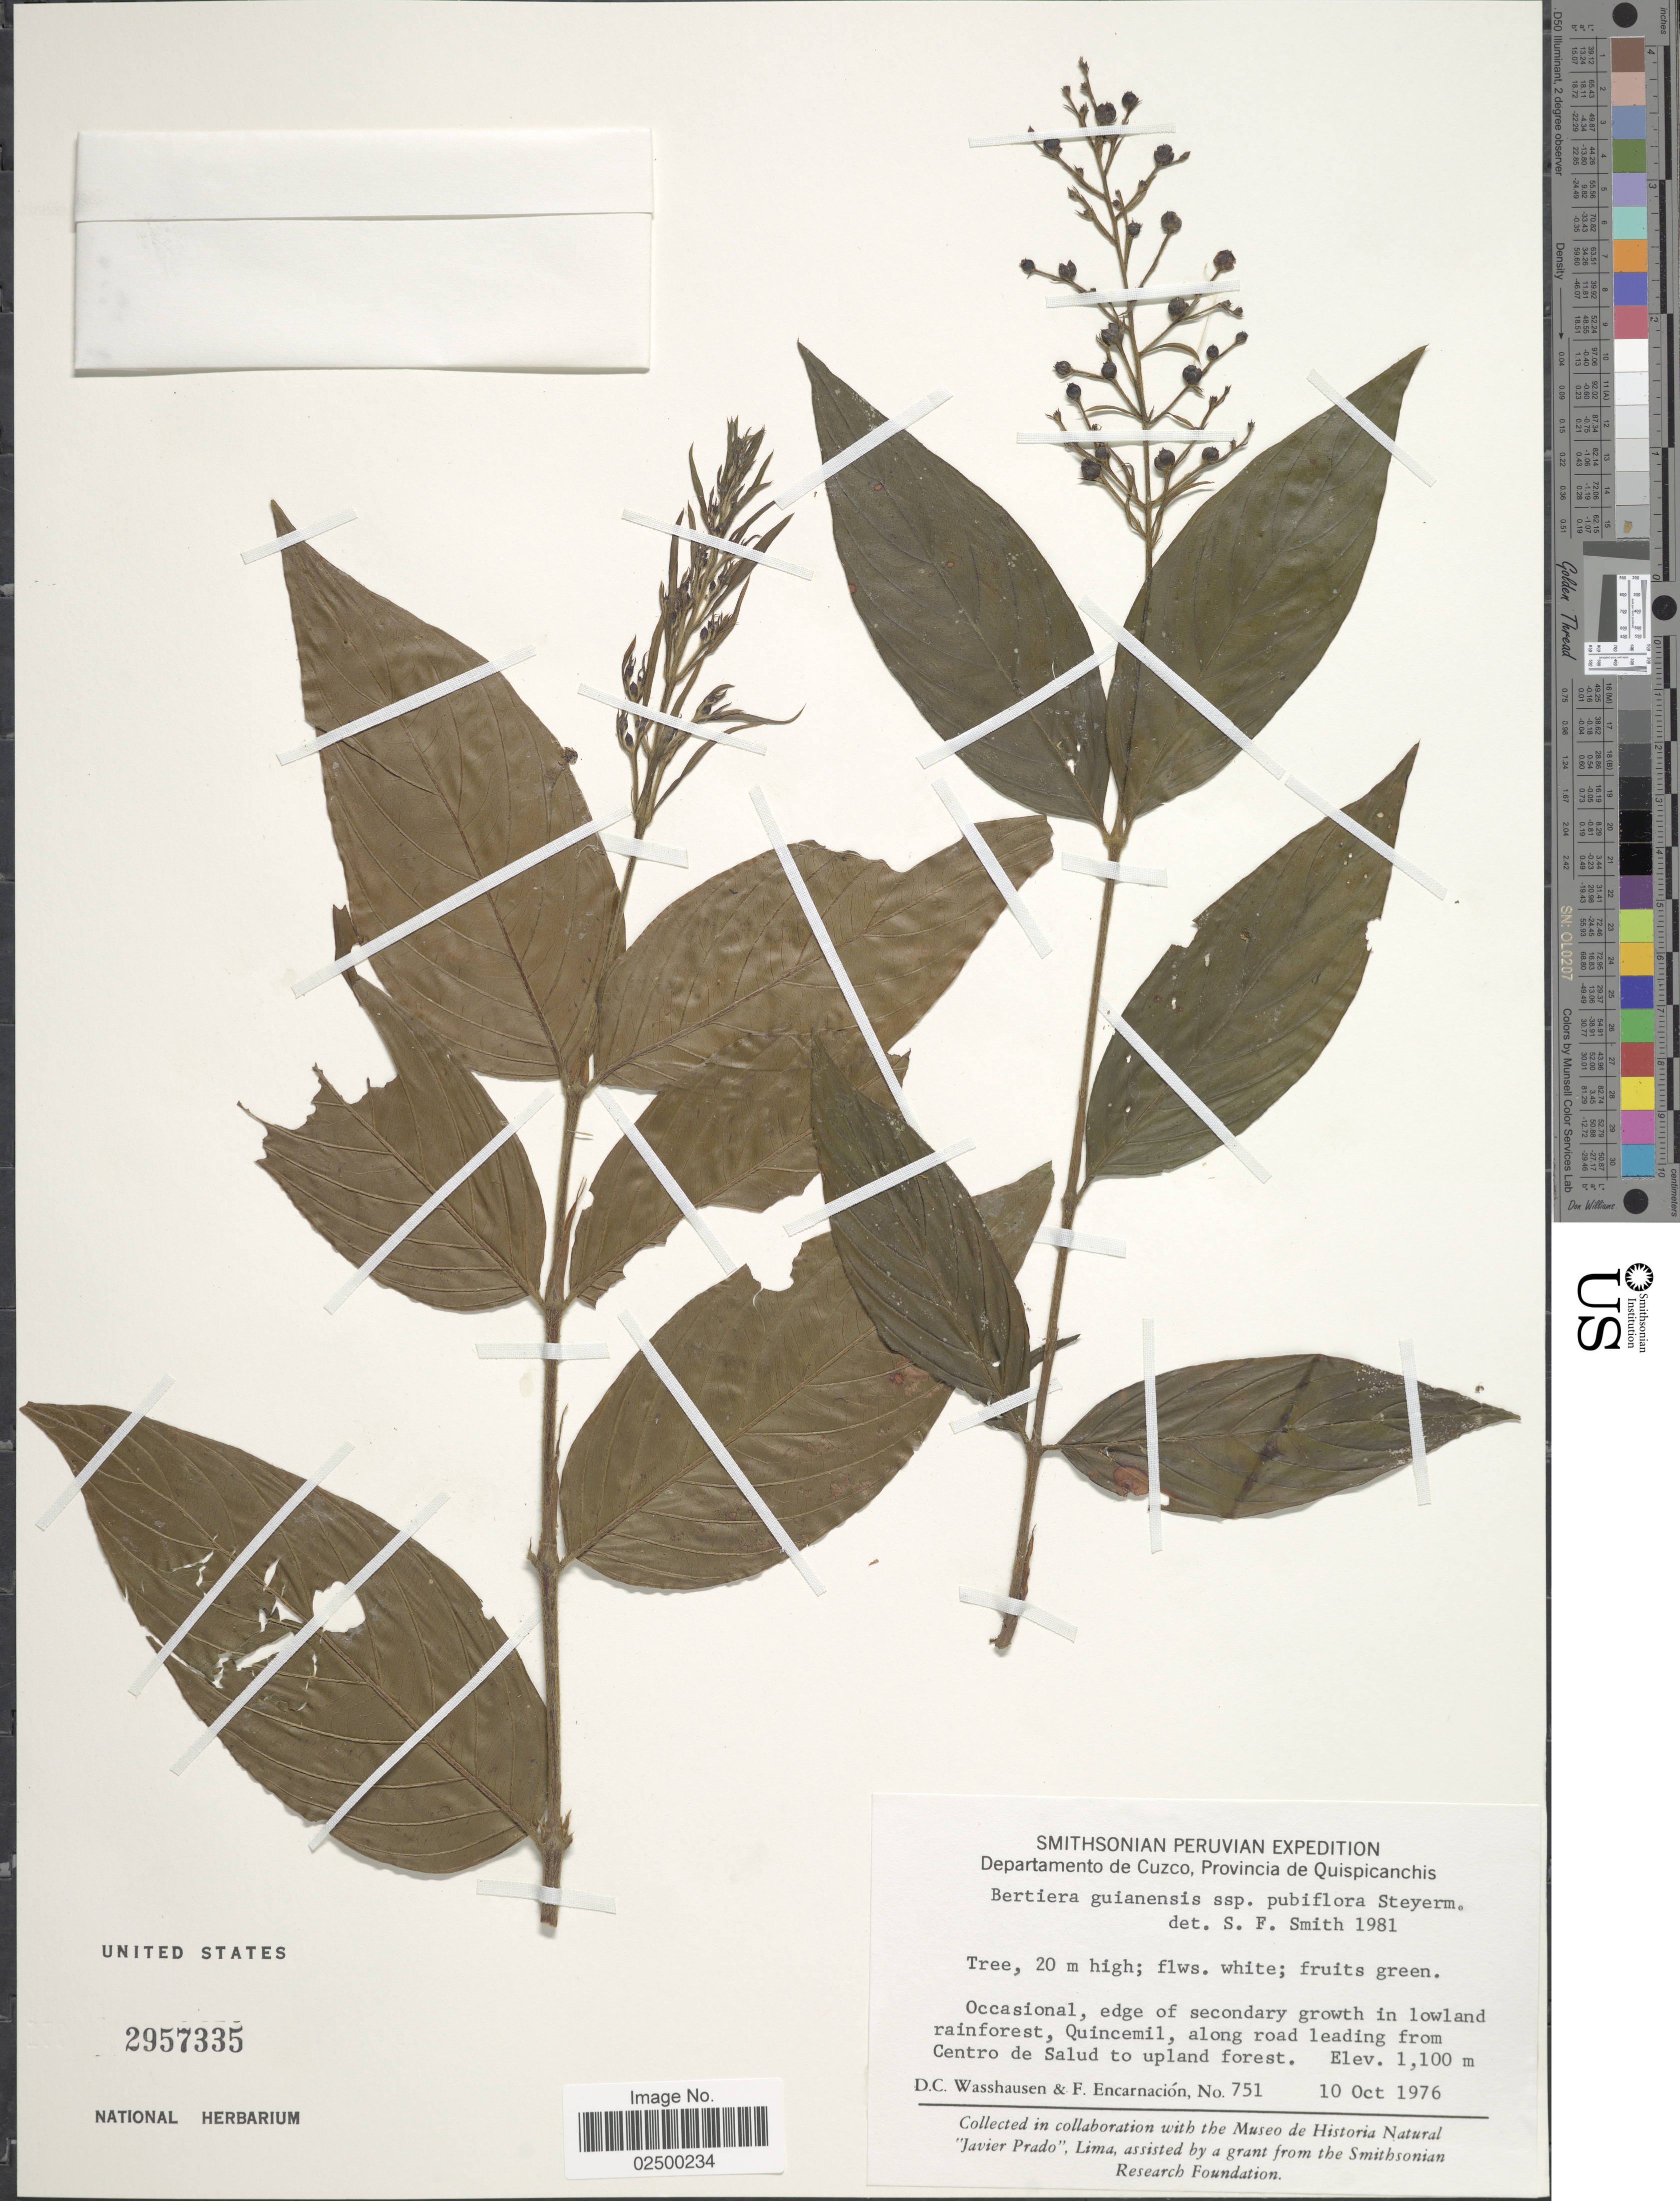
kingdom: Plantae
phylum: Tracheophyta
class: Magnoliopsida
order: Gentianales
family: Rubiaceae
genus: Bertiera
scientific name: Bertiera guianensis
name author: Aubl.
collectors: D. C. Wasshausen & F. Encarnación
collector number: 751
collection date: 1976-10-10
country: Peru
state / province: Cusco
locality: Departamento de Cuzco, Provincia de Quispichanchis, occasional, edge of secondary growth in lowland rainforest, Quincemal, along road leading from Centro de Salud to upland forest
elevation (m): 1100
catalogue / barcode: US 2957335